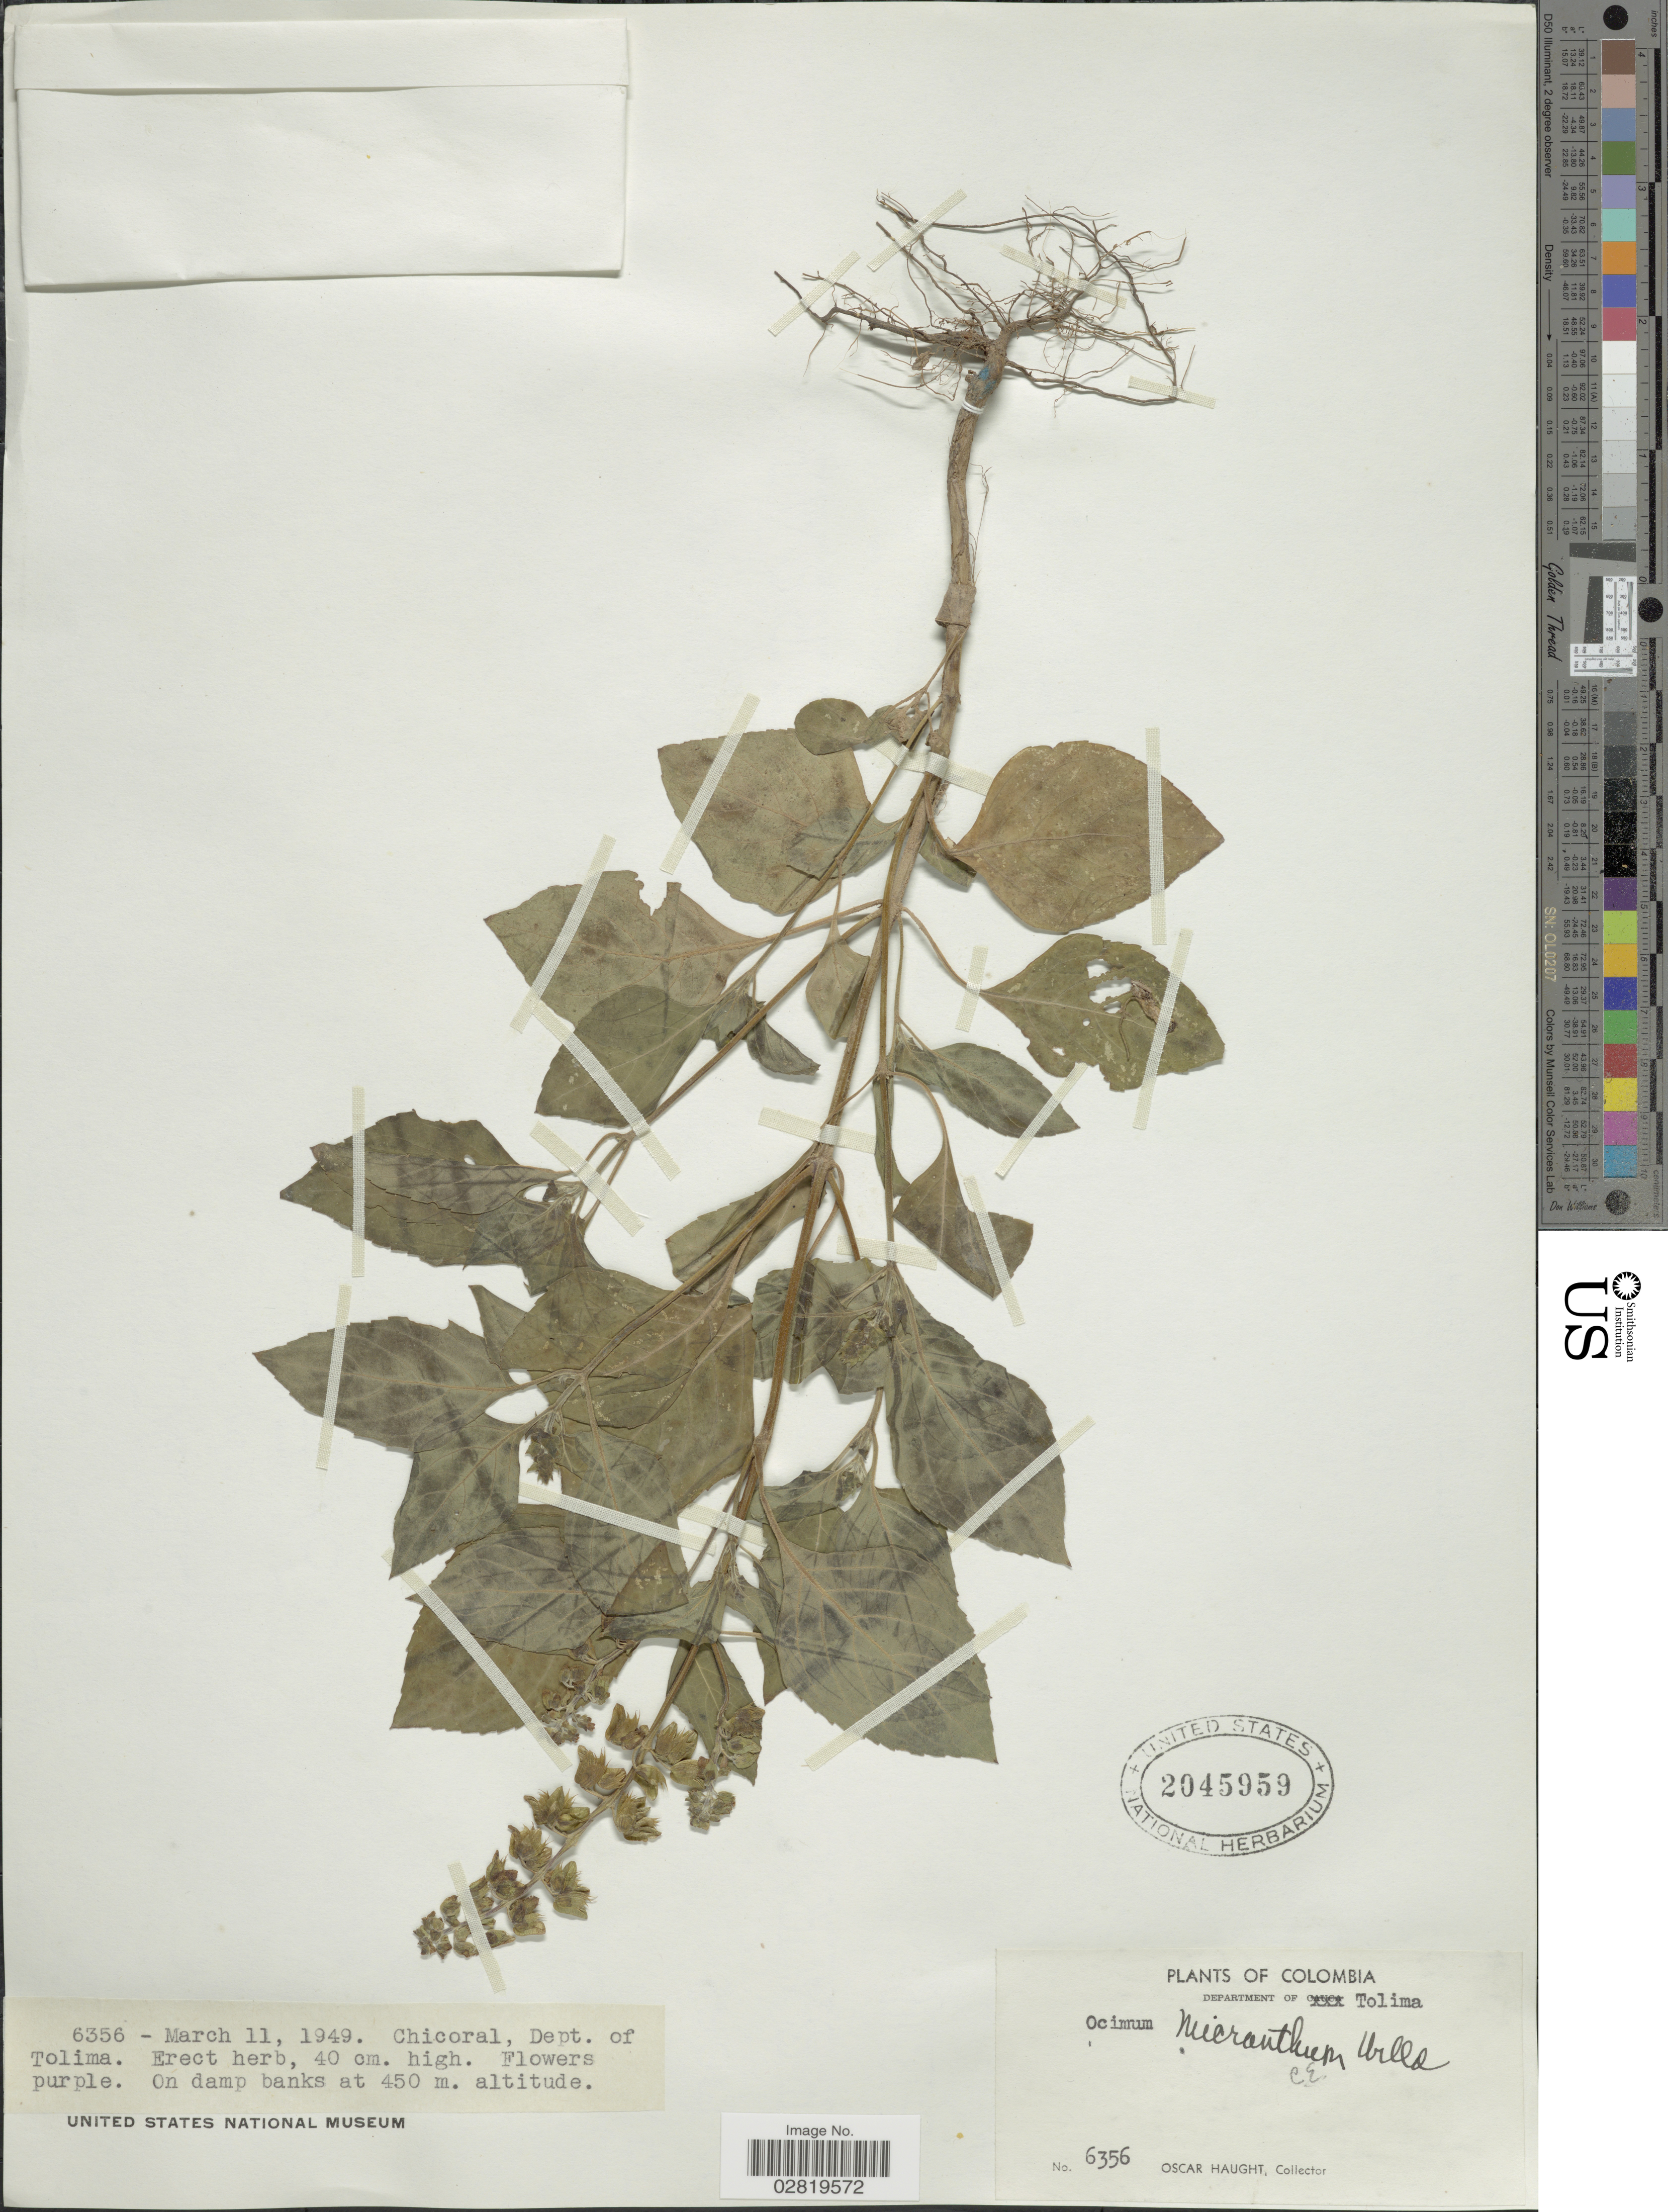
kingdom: Plantae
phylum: Tracheophyta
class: Magnoliopsida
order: Lamiales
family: Lamiaceae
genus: Ocimum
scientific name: Ocimum micranthum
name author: Willd.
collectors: O. Haught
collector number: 6356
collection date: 1949-03-11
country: Colombia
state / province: Tolima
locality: Department of Tolima, Chicoral.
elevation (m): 450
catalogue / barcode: US 2045959